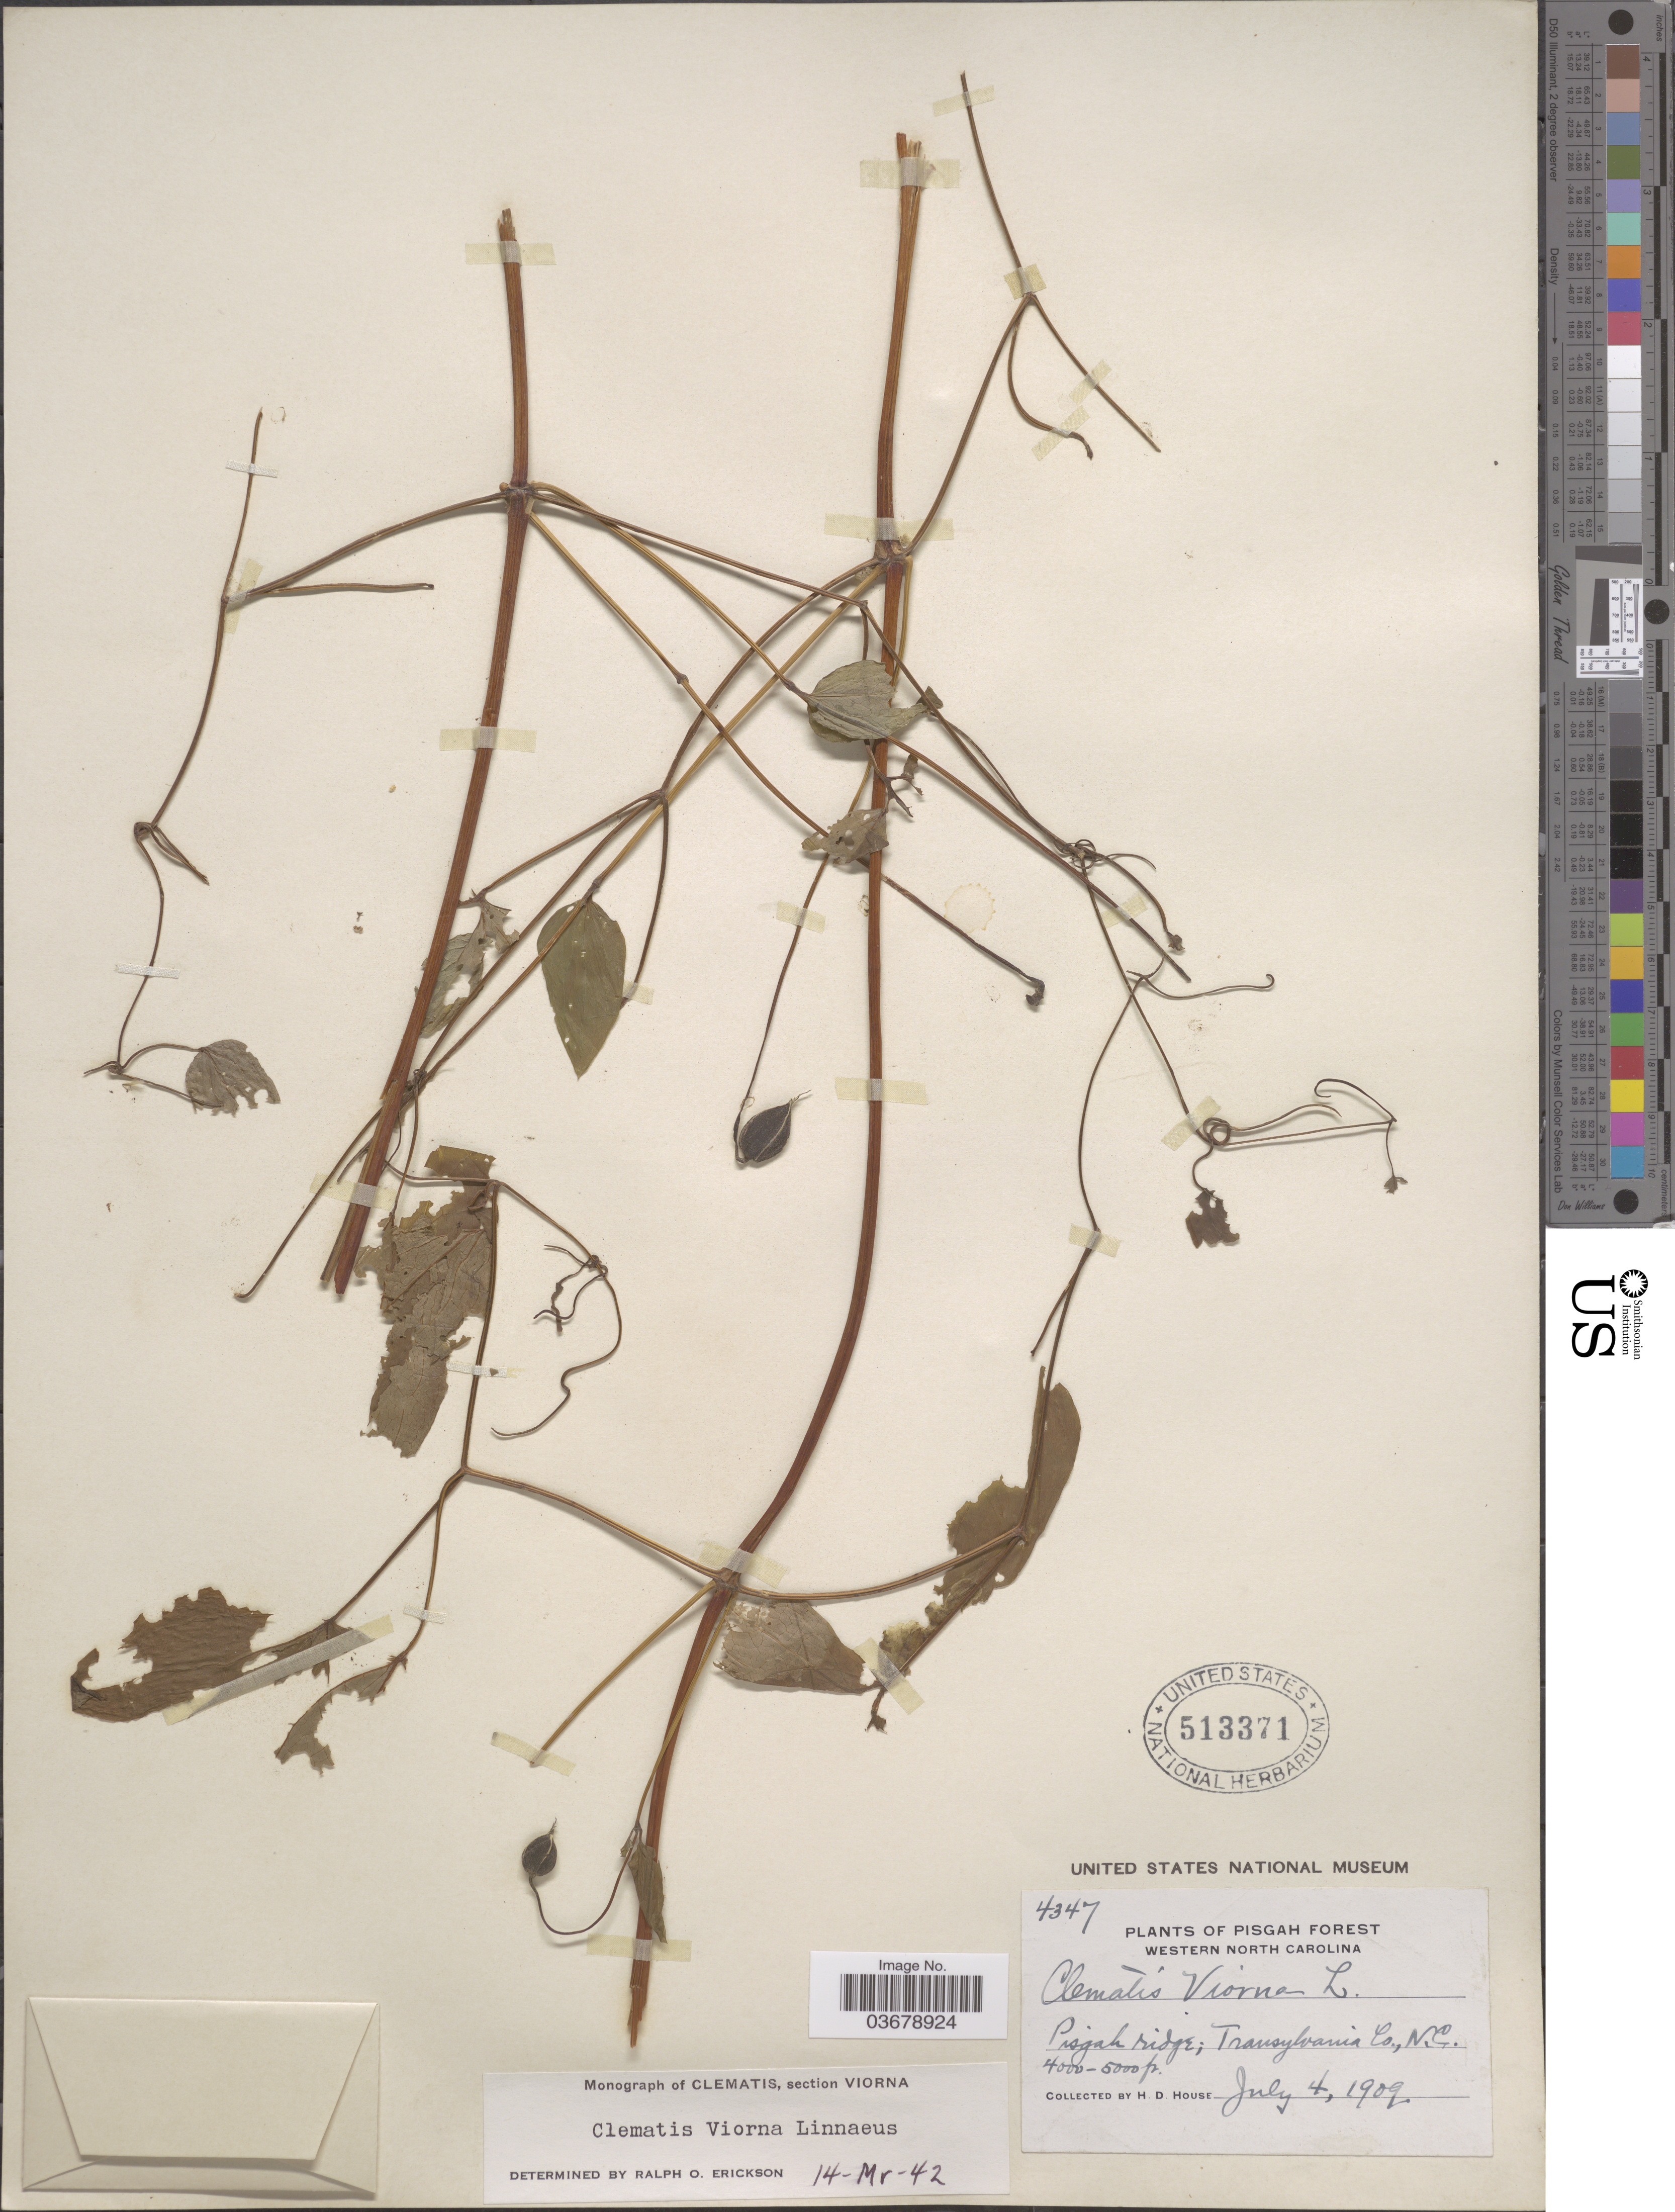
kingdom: Plantae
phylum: Tracheophyta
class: Magnoliopsida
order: Ranunculales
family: Ranunculaceae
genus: Clematis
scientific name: Clematis viorna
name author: L.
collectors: H. D. House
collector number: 4347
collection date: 1909-07-04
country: United States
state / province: North Carolina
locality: Pisgah Forest. Western North Carolina. Pisgah ridge; Transylvania Co.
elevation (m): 1219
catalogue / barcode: US 513371